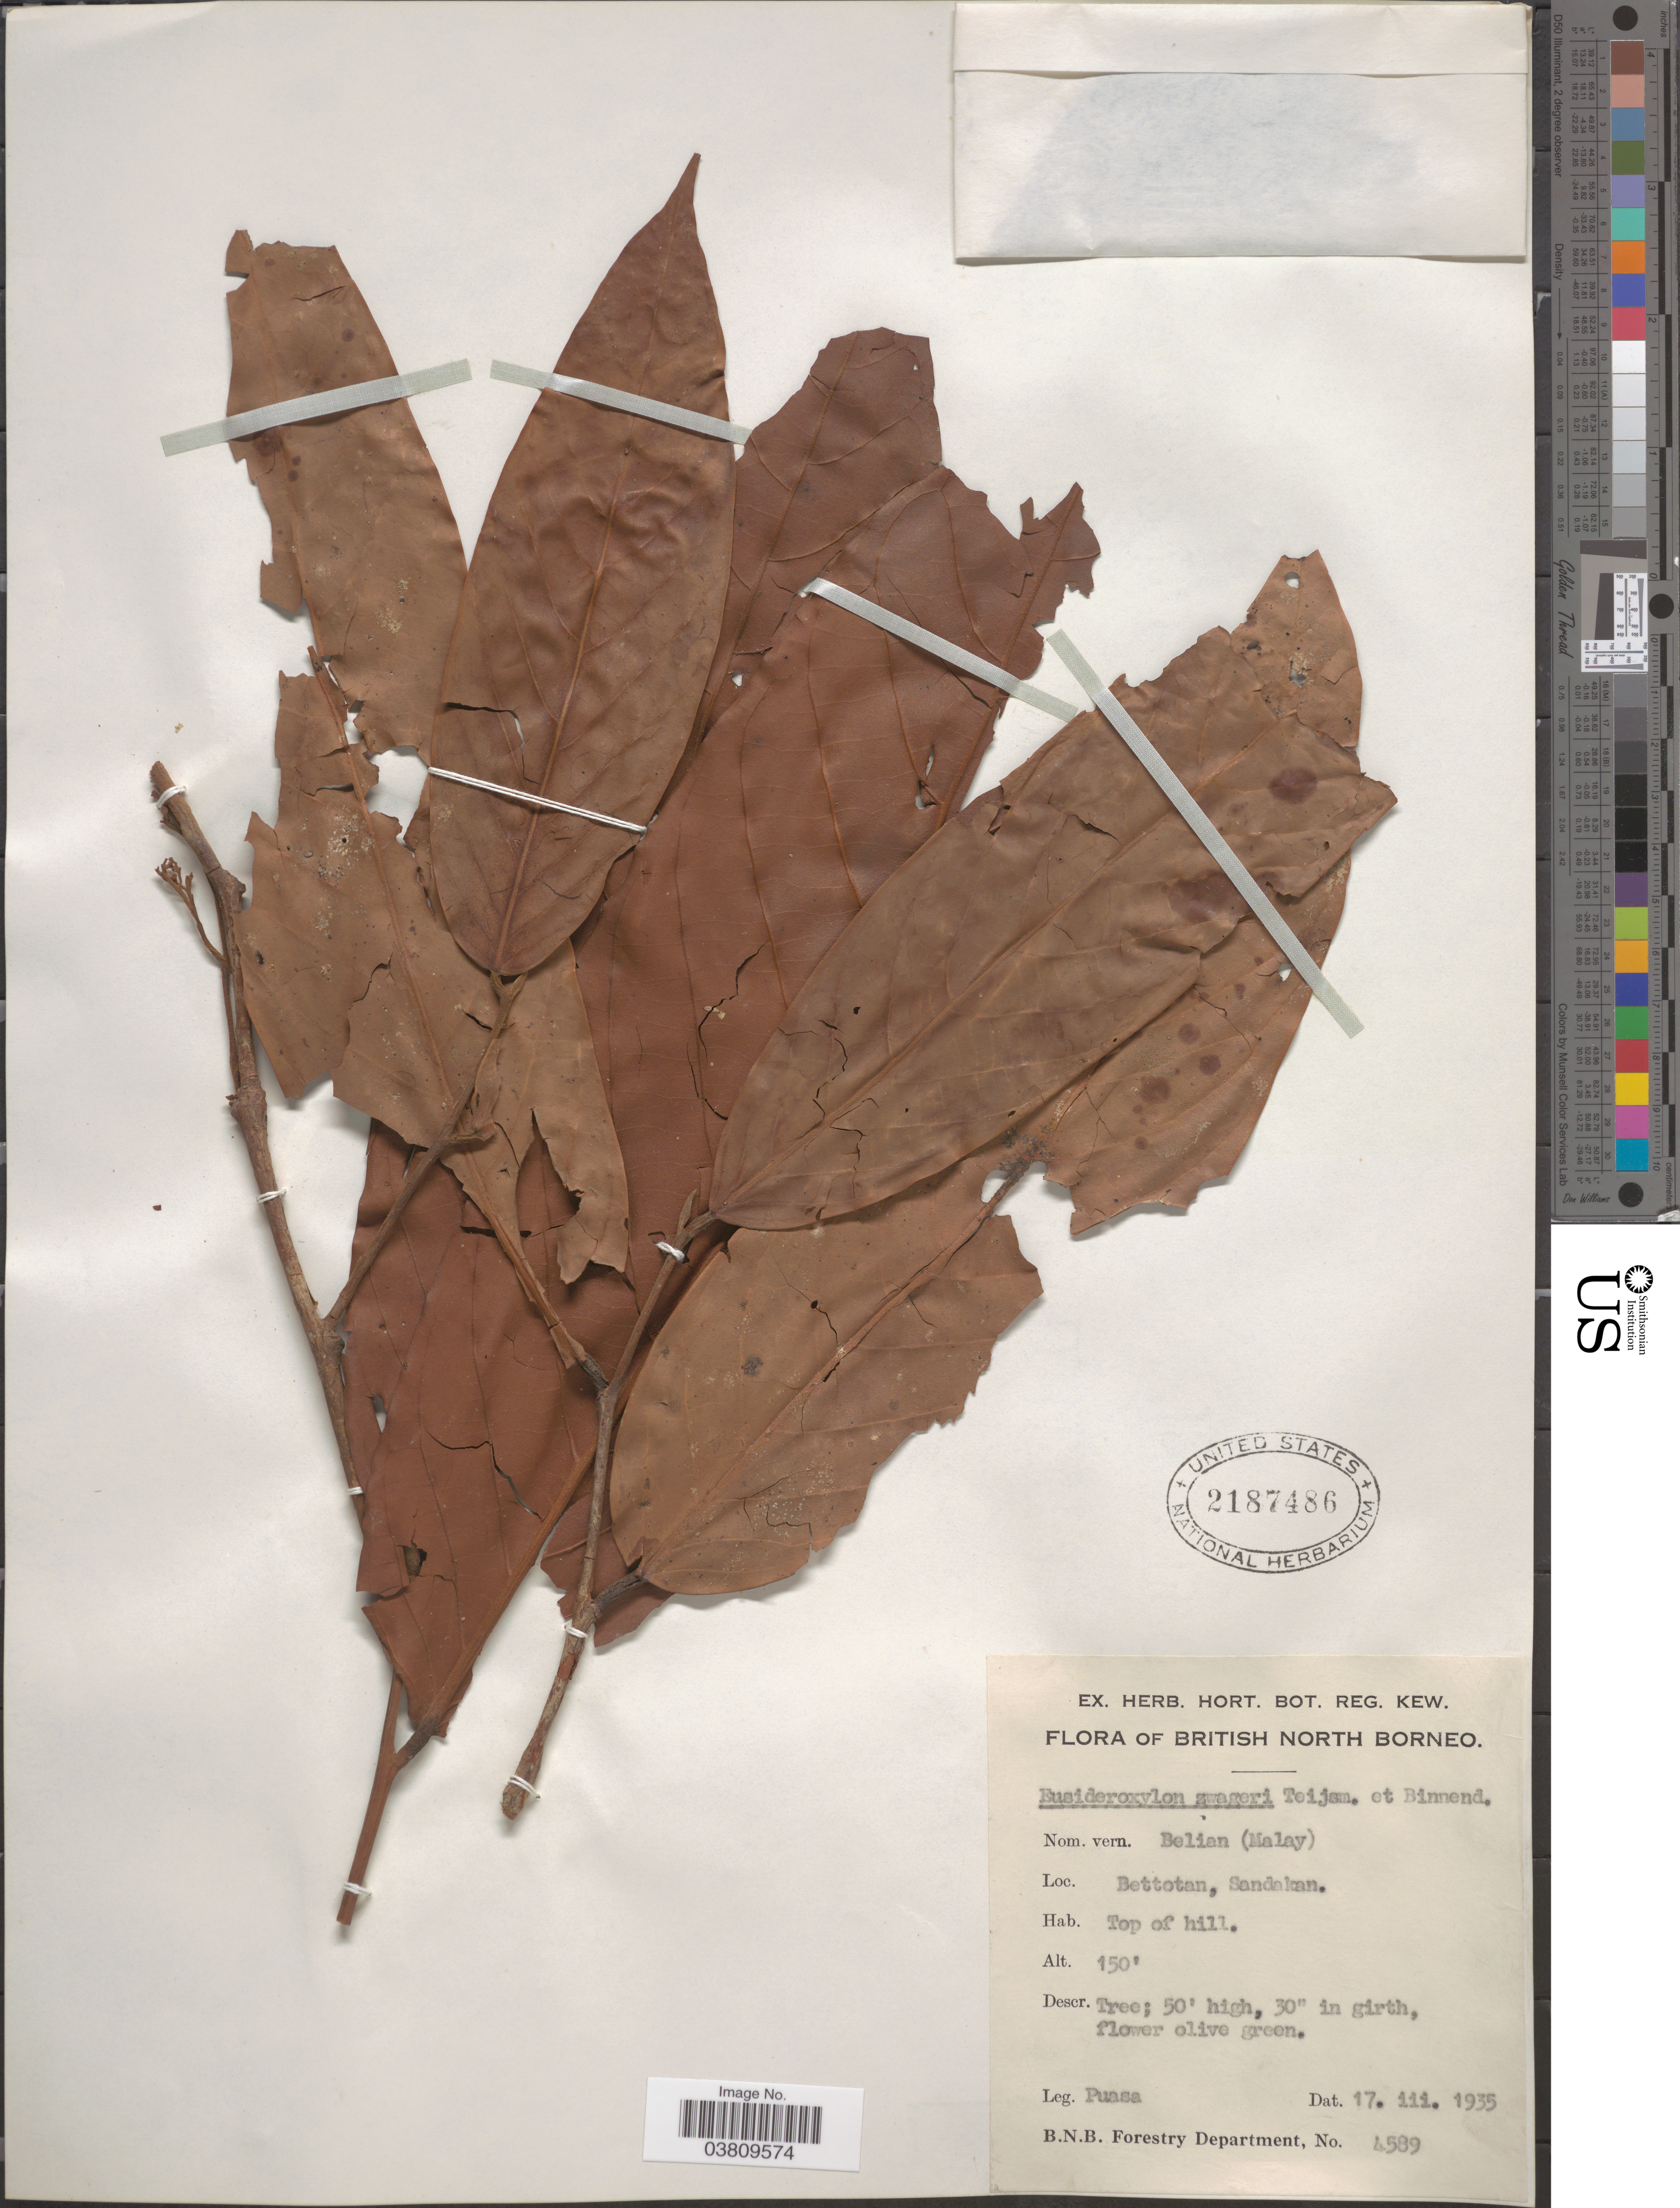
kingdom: Plantae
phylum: Tracheophyta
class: Magnoliopsida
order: Laurales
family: Lauraceae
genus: Eusideroxylon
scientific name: Eusideroxylon zwageri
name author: Teysm. & Binn.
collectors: Puasa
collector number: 4589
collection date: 1935-03-17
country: Malaysia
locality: British North Borneo. Bettotan, Sandakan. Top of hill.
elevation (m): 46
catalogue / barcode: US 2187486